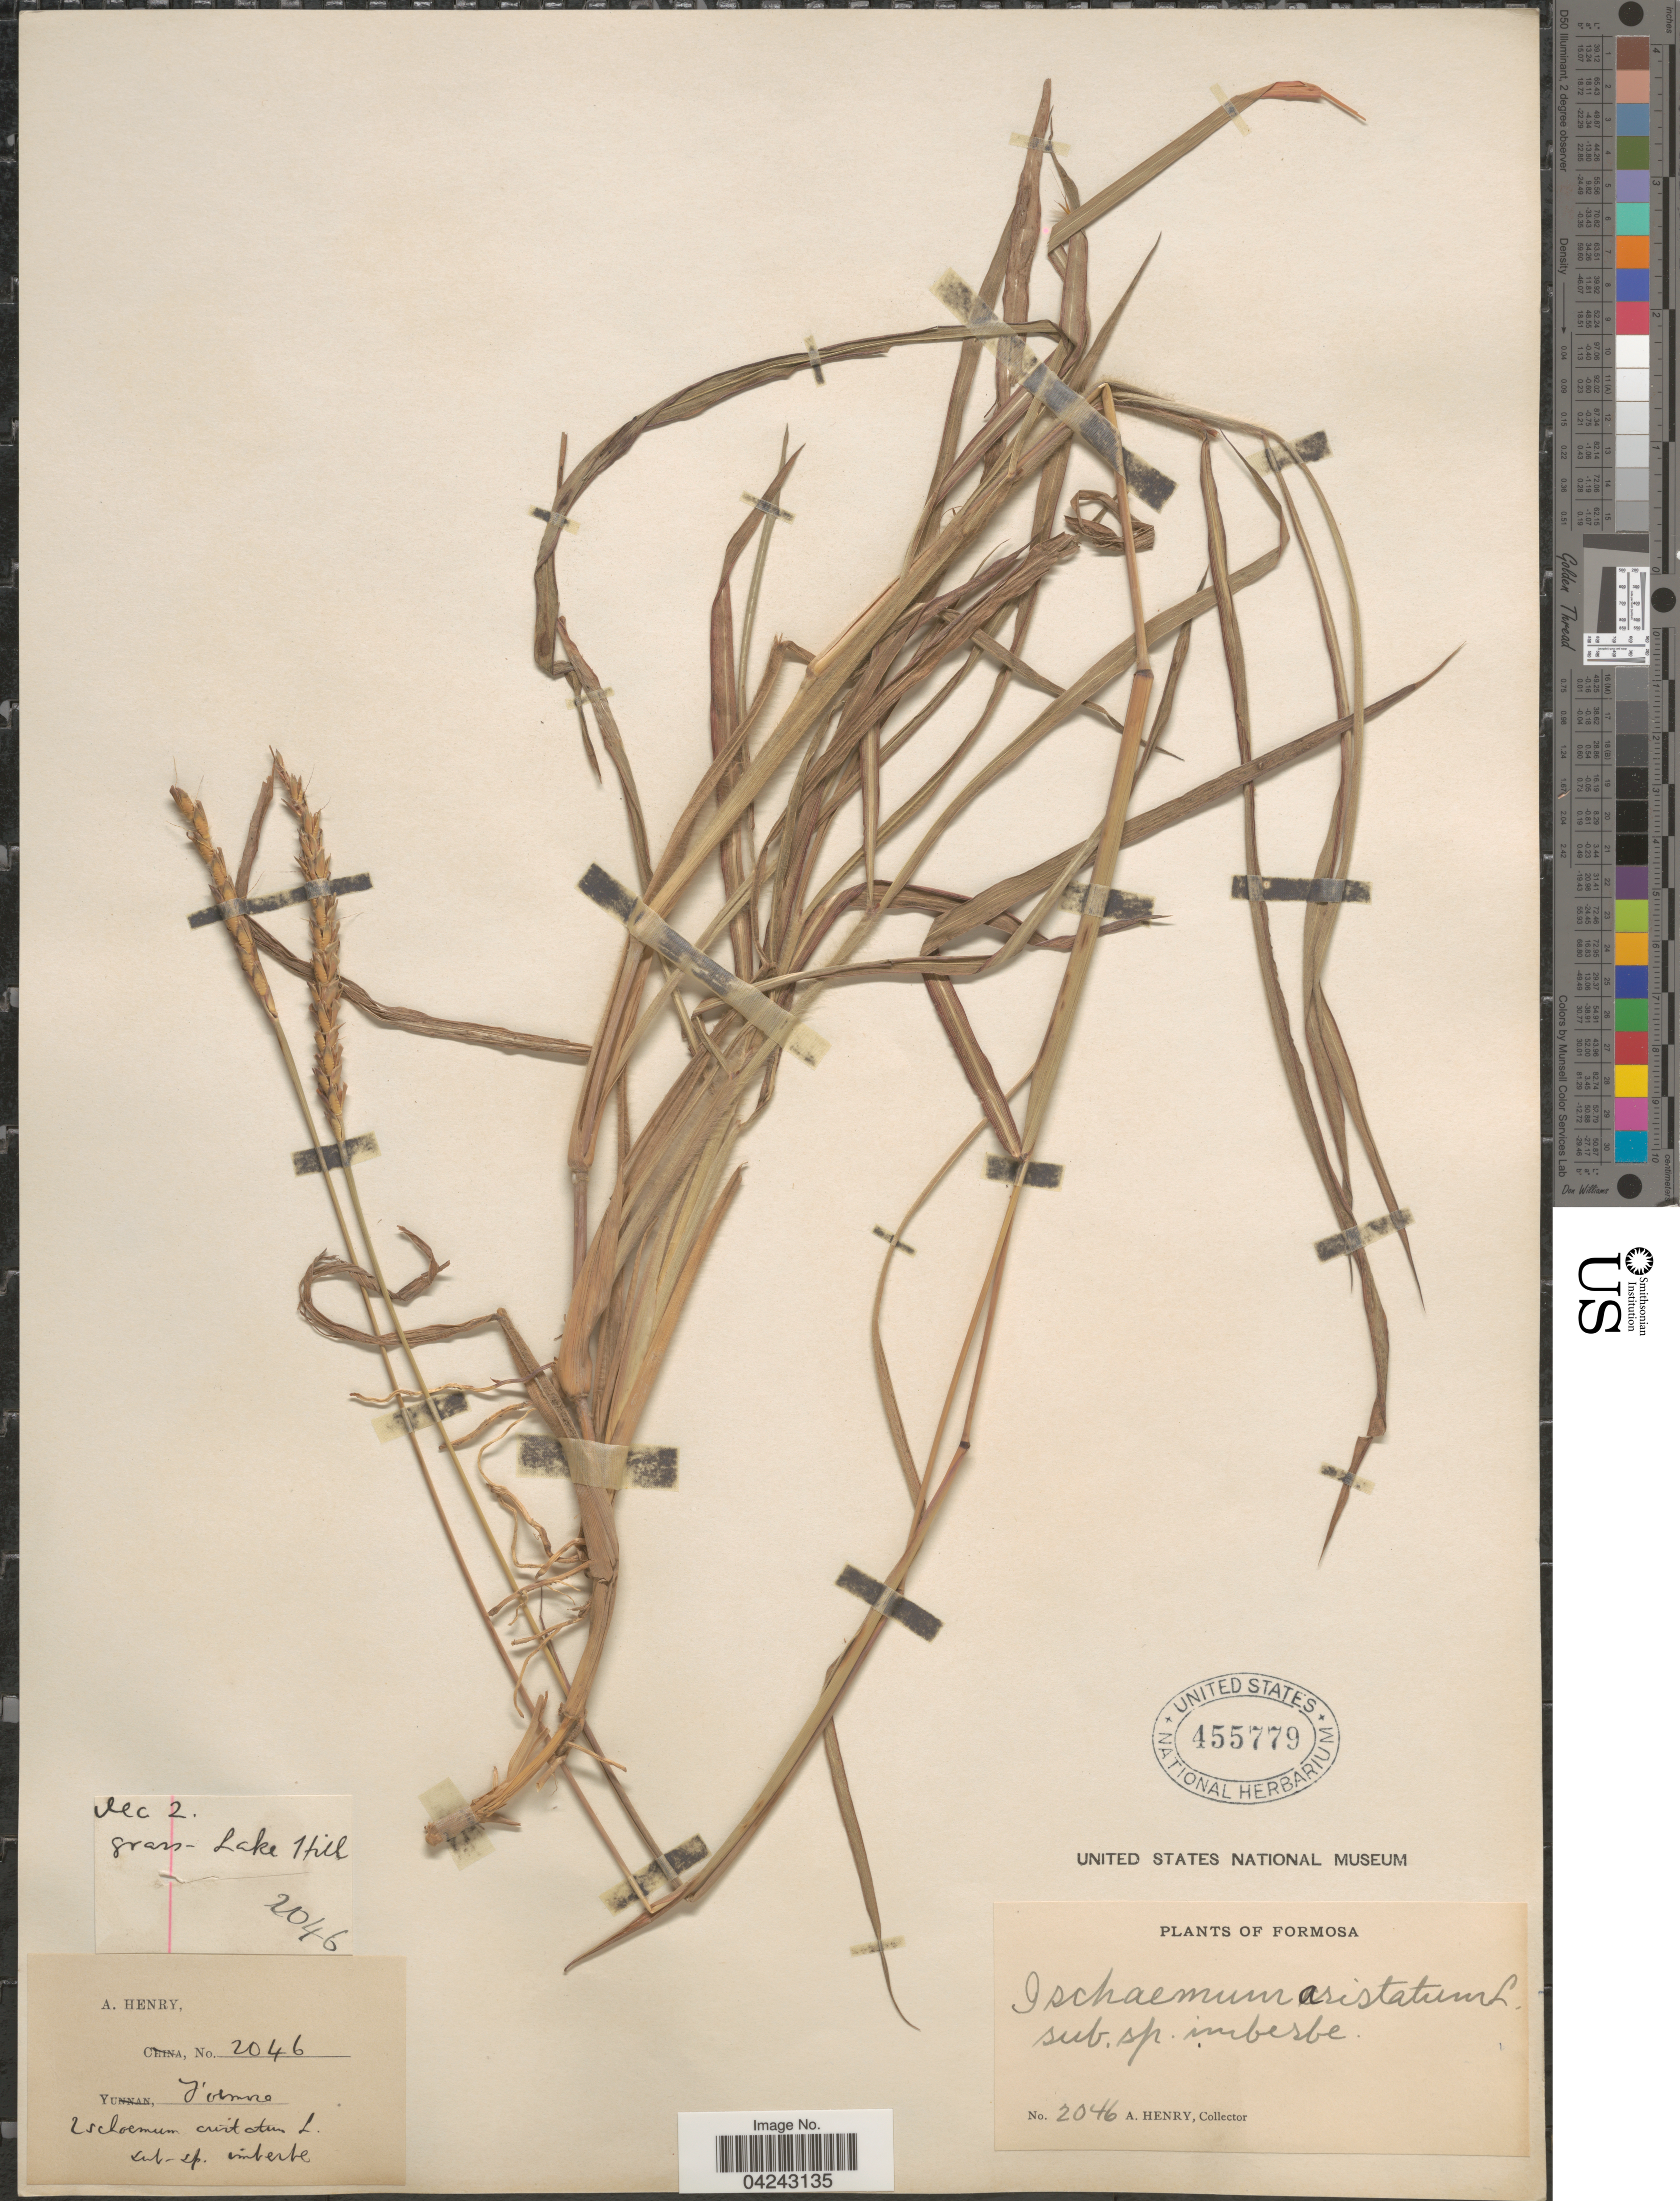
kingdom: Plantae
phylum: Tracheophyta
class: Liliopsida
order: Poales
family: Poaceae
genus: Ischaemum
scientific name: Ischaemum aristatum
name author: L.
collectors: A. Henry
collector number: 2046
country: Taiwan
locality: Formosa.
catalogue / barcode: US 455779